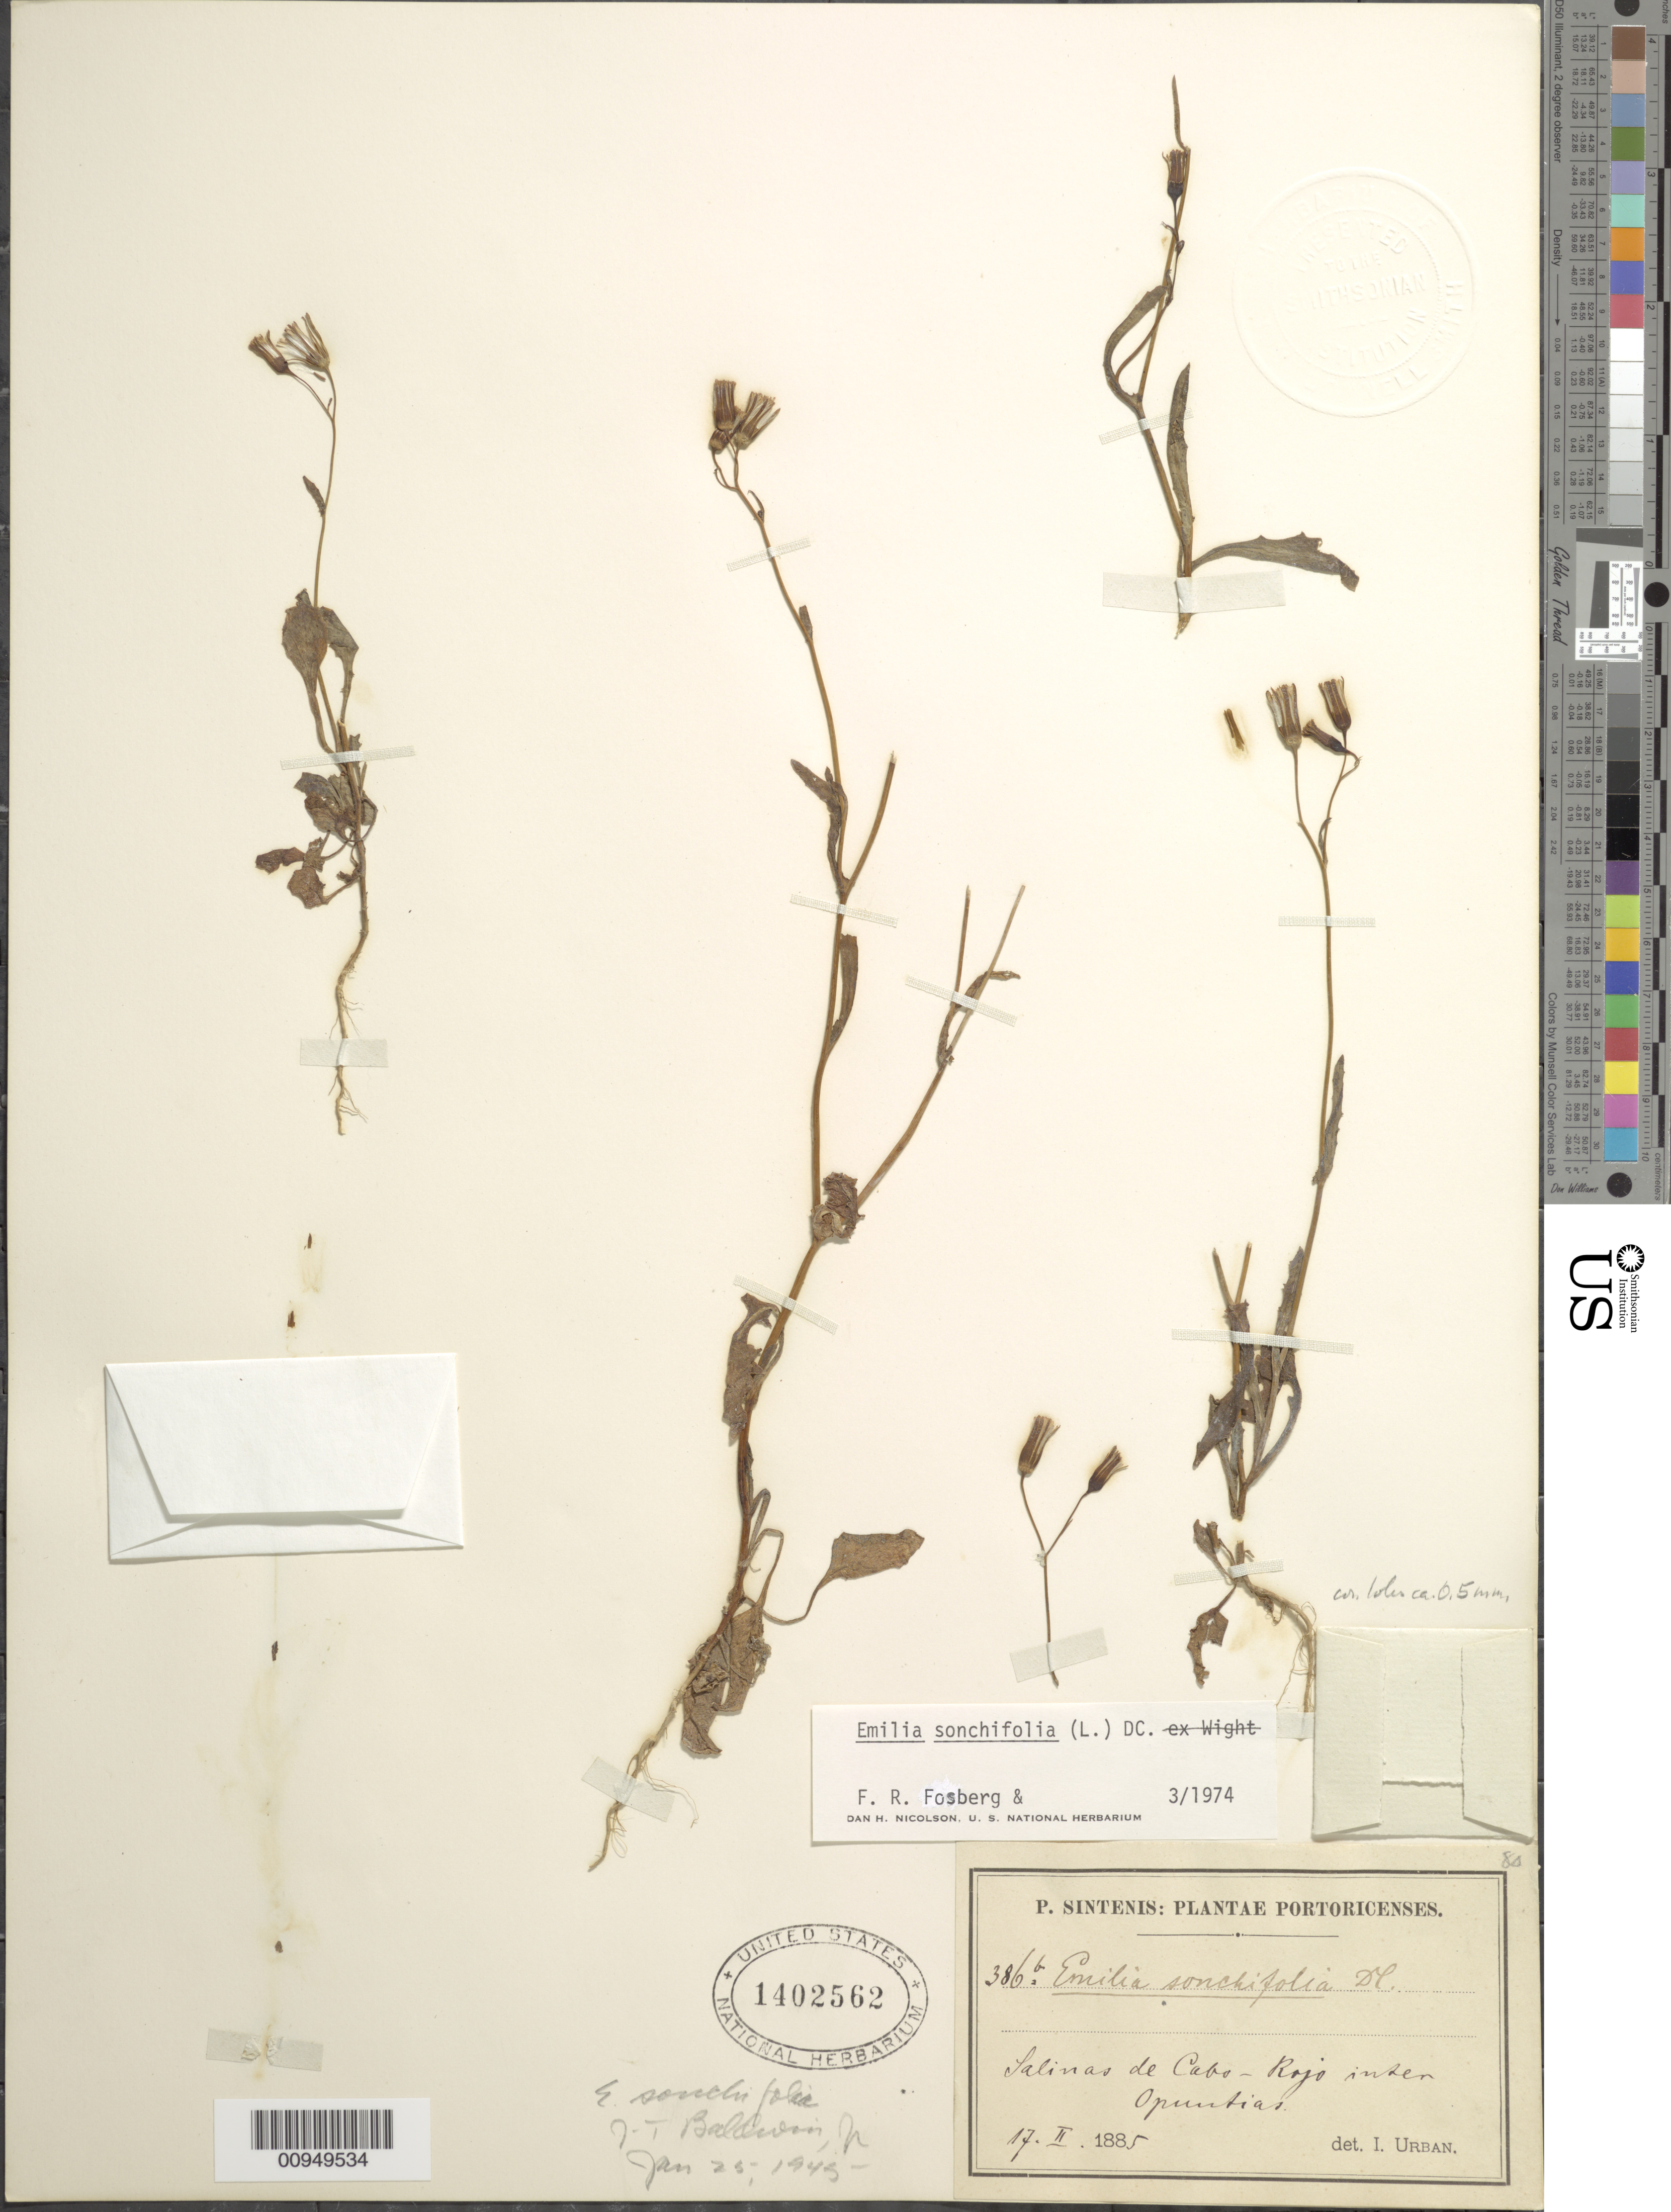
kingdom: Plantae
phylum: Tracheophyta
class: Magnoliopsida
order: Asterales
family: Asteraceae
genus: Emilia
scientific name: Emilia sonchifolia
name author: (L.) DC.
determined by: Fosberg, F. R.; Nicolson, D. H.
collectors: P. Sintenis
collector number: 386B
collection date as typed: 17 Feb 1885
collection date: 1885-02-17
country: Puerto Rico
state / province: Cabo Rojo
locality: Salinas de Cabo Rojo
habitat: Locis cultis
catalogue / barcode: US 1402562